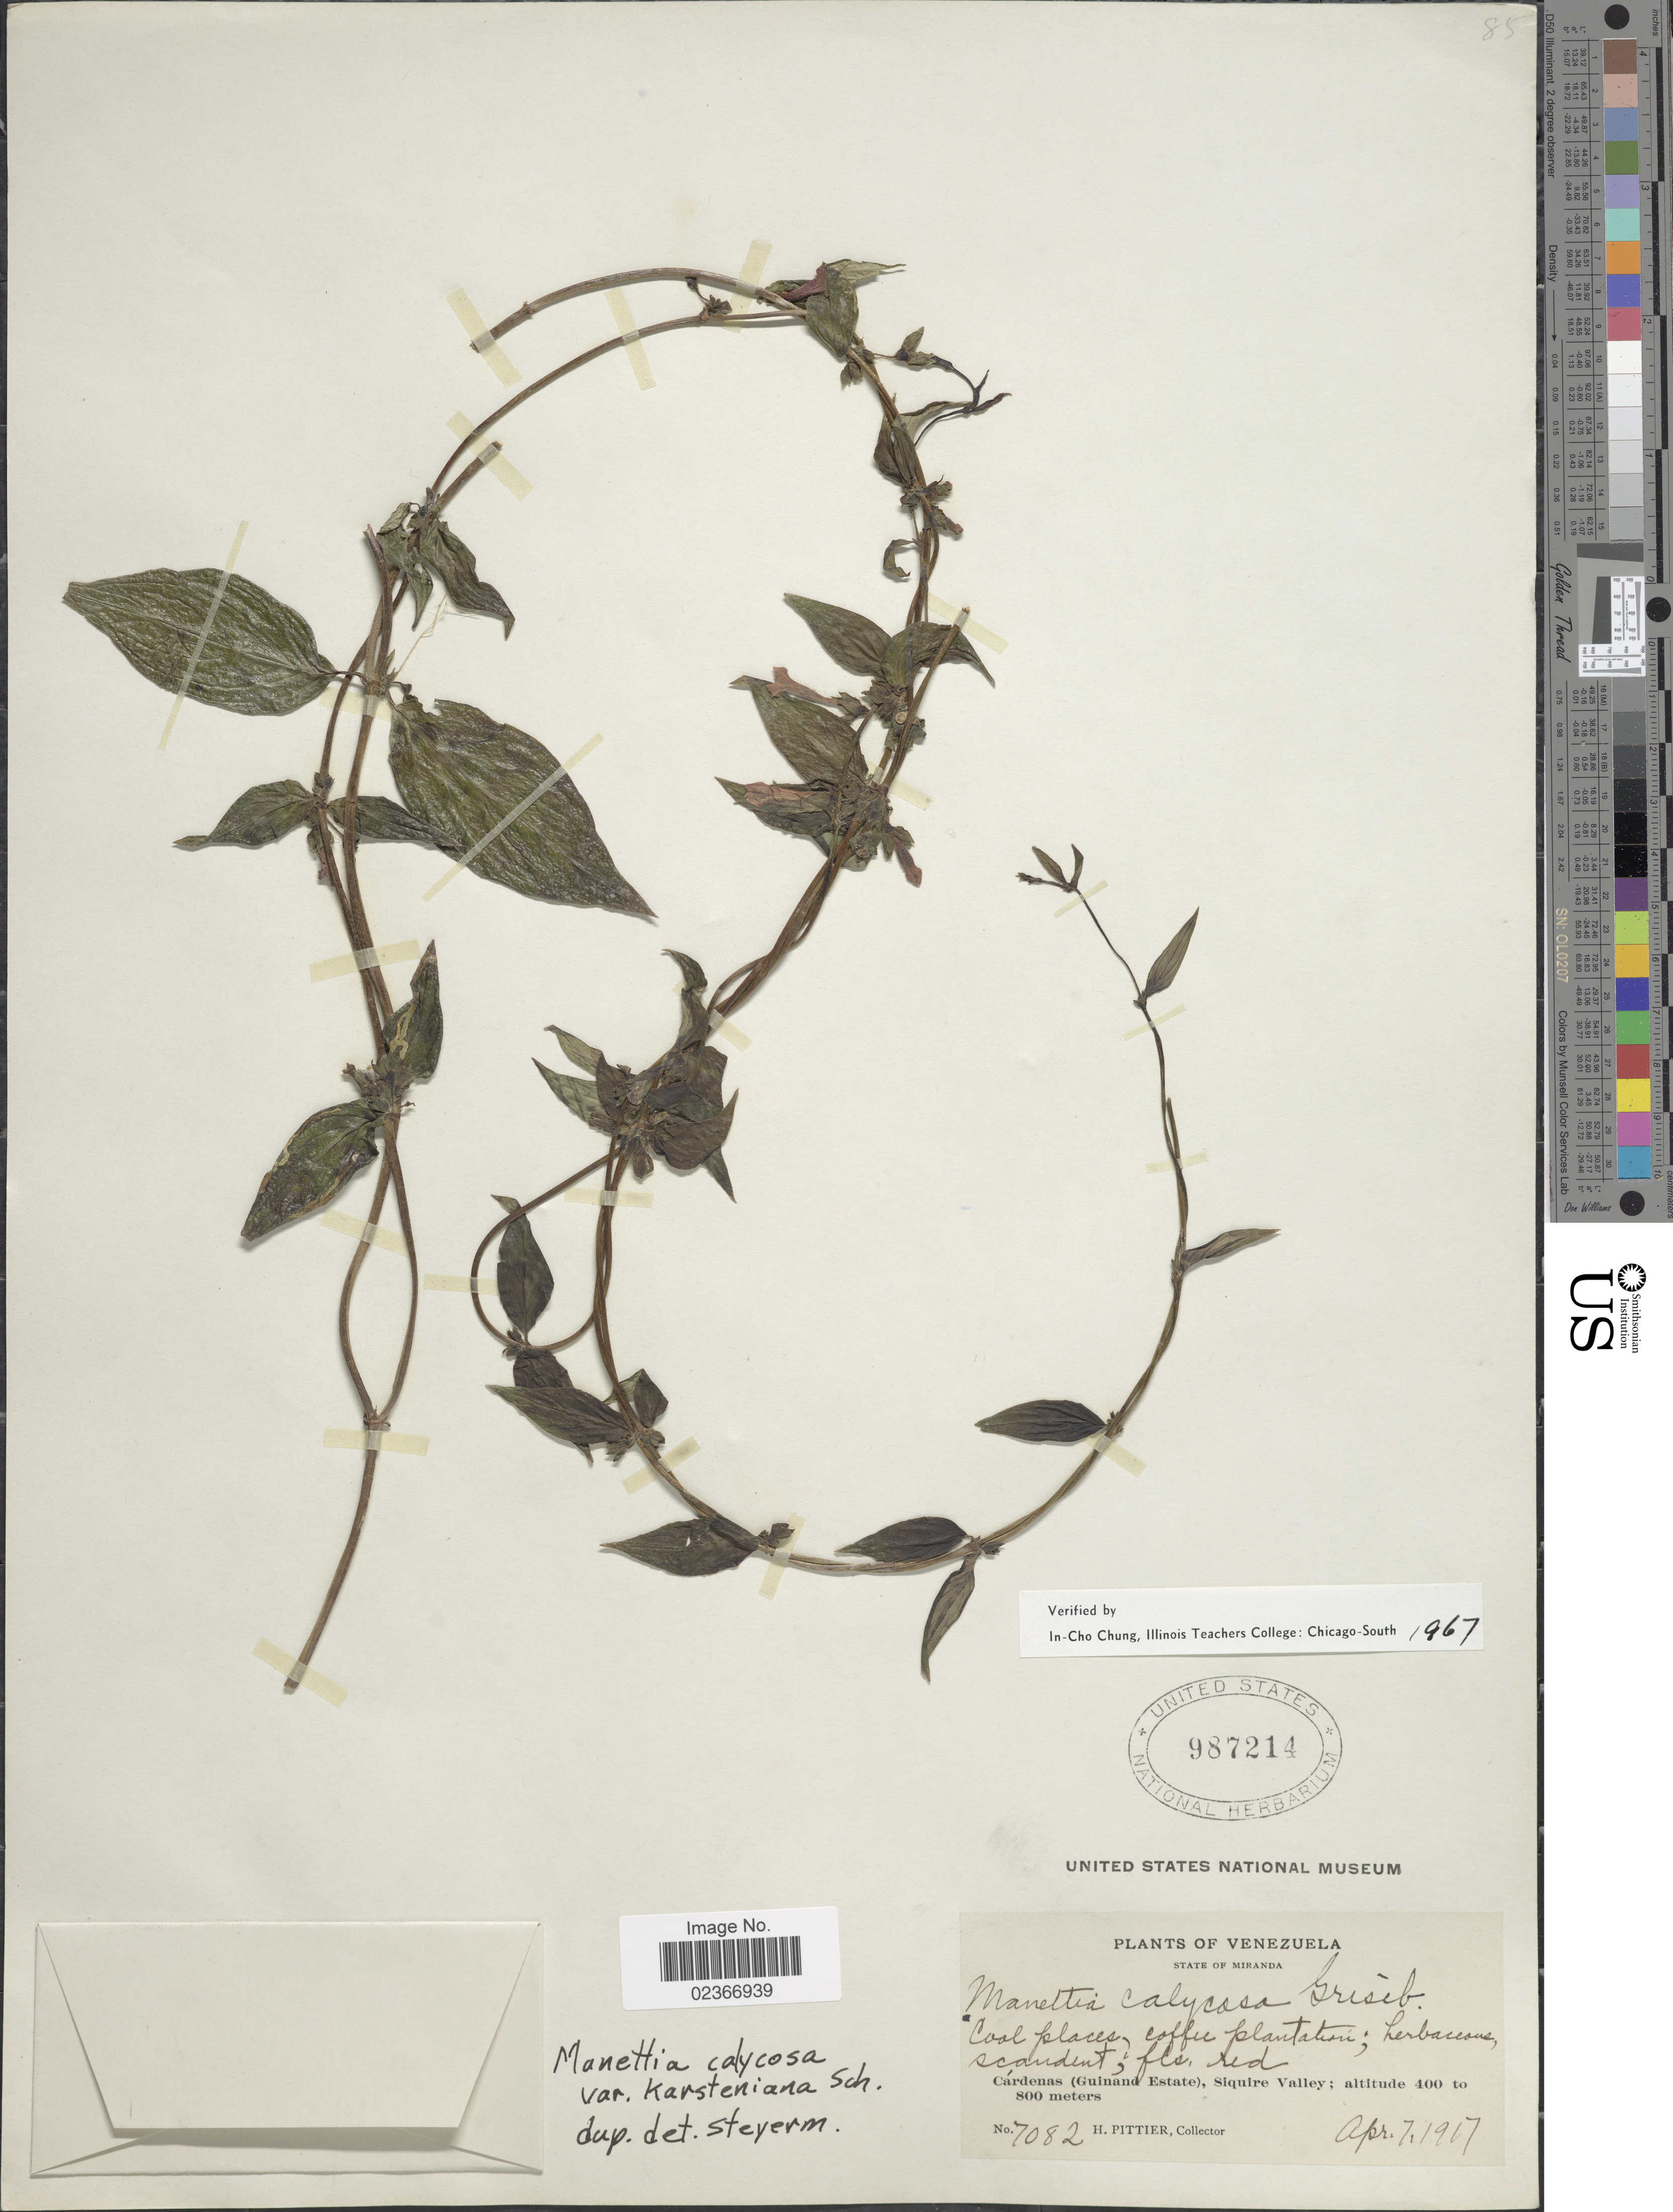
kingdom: Plantae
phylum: Tracheophyta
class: Magnoliopsida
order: Gentianales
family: Rubiaceae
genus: Manettia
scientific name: Manettia calycosa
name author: Griseb.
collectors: H. F. Pittier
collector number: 7082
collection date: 1917-04-07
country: Venezuela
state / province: Miranda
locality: Cardenas (Guinand Estate), Siquire Valley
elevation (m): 400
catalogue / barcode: US 987214